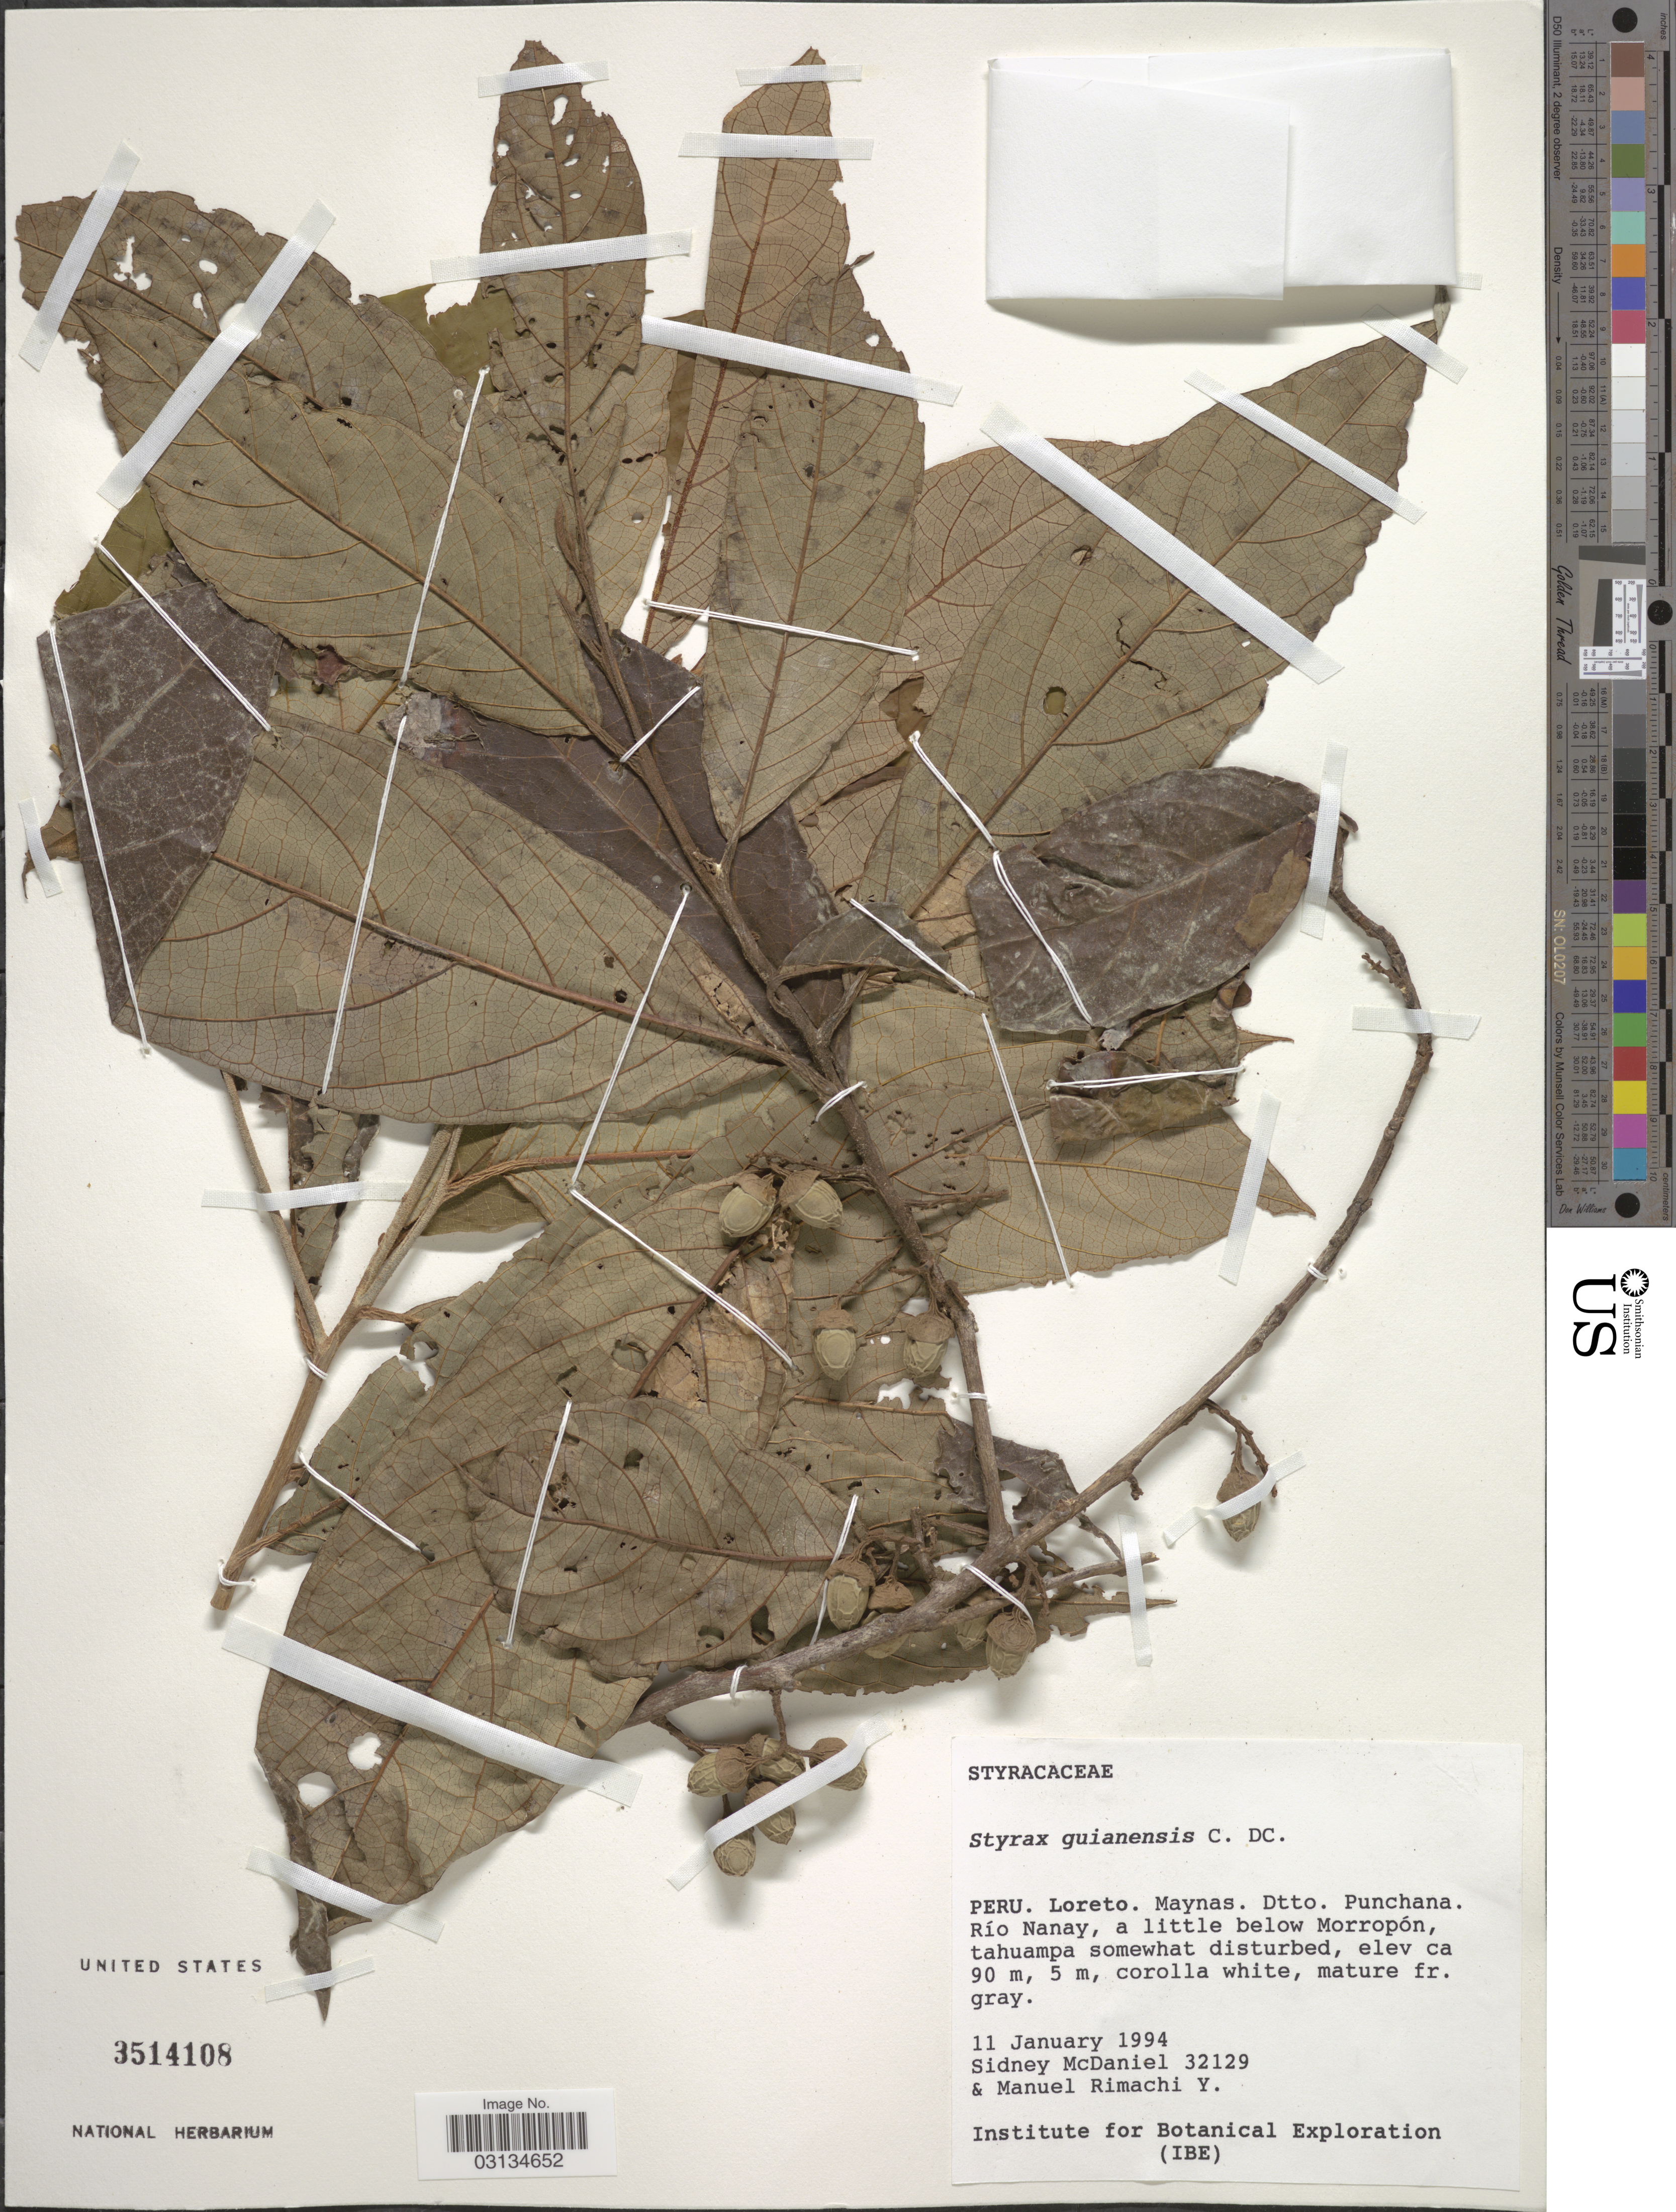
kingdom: Plantae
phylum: Tracheophyta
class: Magnoliopsida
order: Ericales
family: Styracaceae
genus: Styrax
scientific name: Styrax guyanensis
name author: A. DC.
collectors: S. McDaniel & M. Rimachi Y.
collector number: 32129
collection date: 1994-01-11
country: Peru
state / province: Loreto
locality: Maynas. Dtto. Punchana. Río Nanay, a little below Morropón, tahuampa somewhat disturbed.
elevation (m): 90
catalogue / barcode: US 3514108